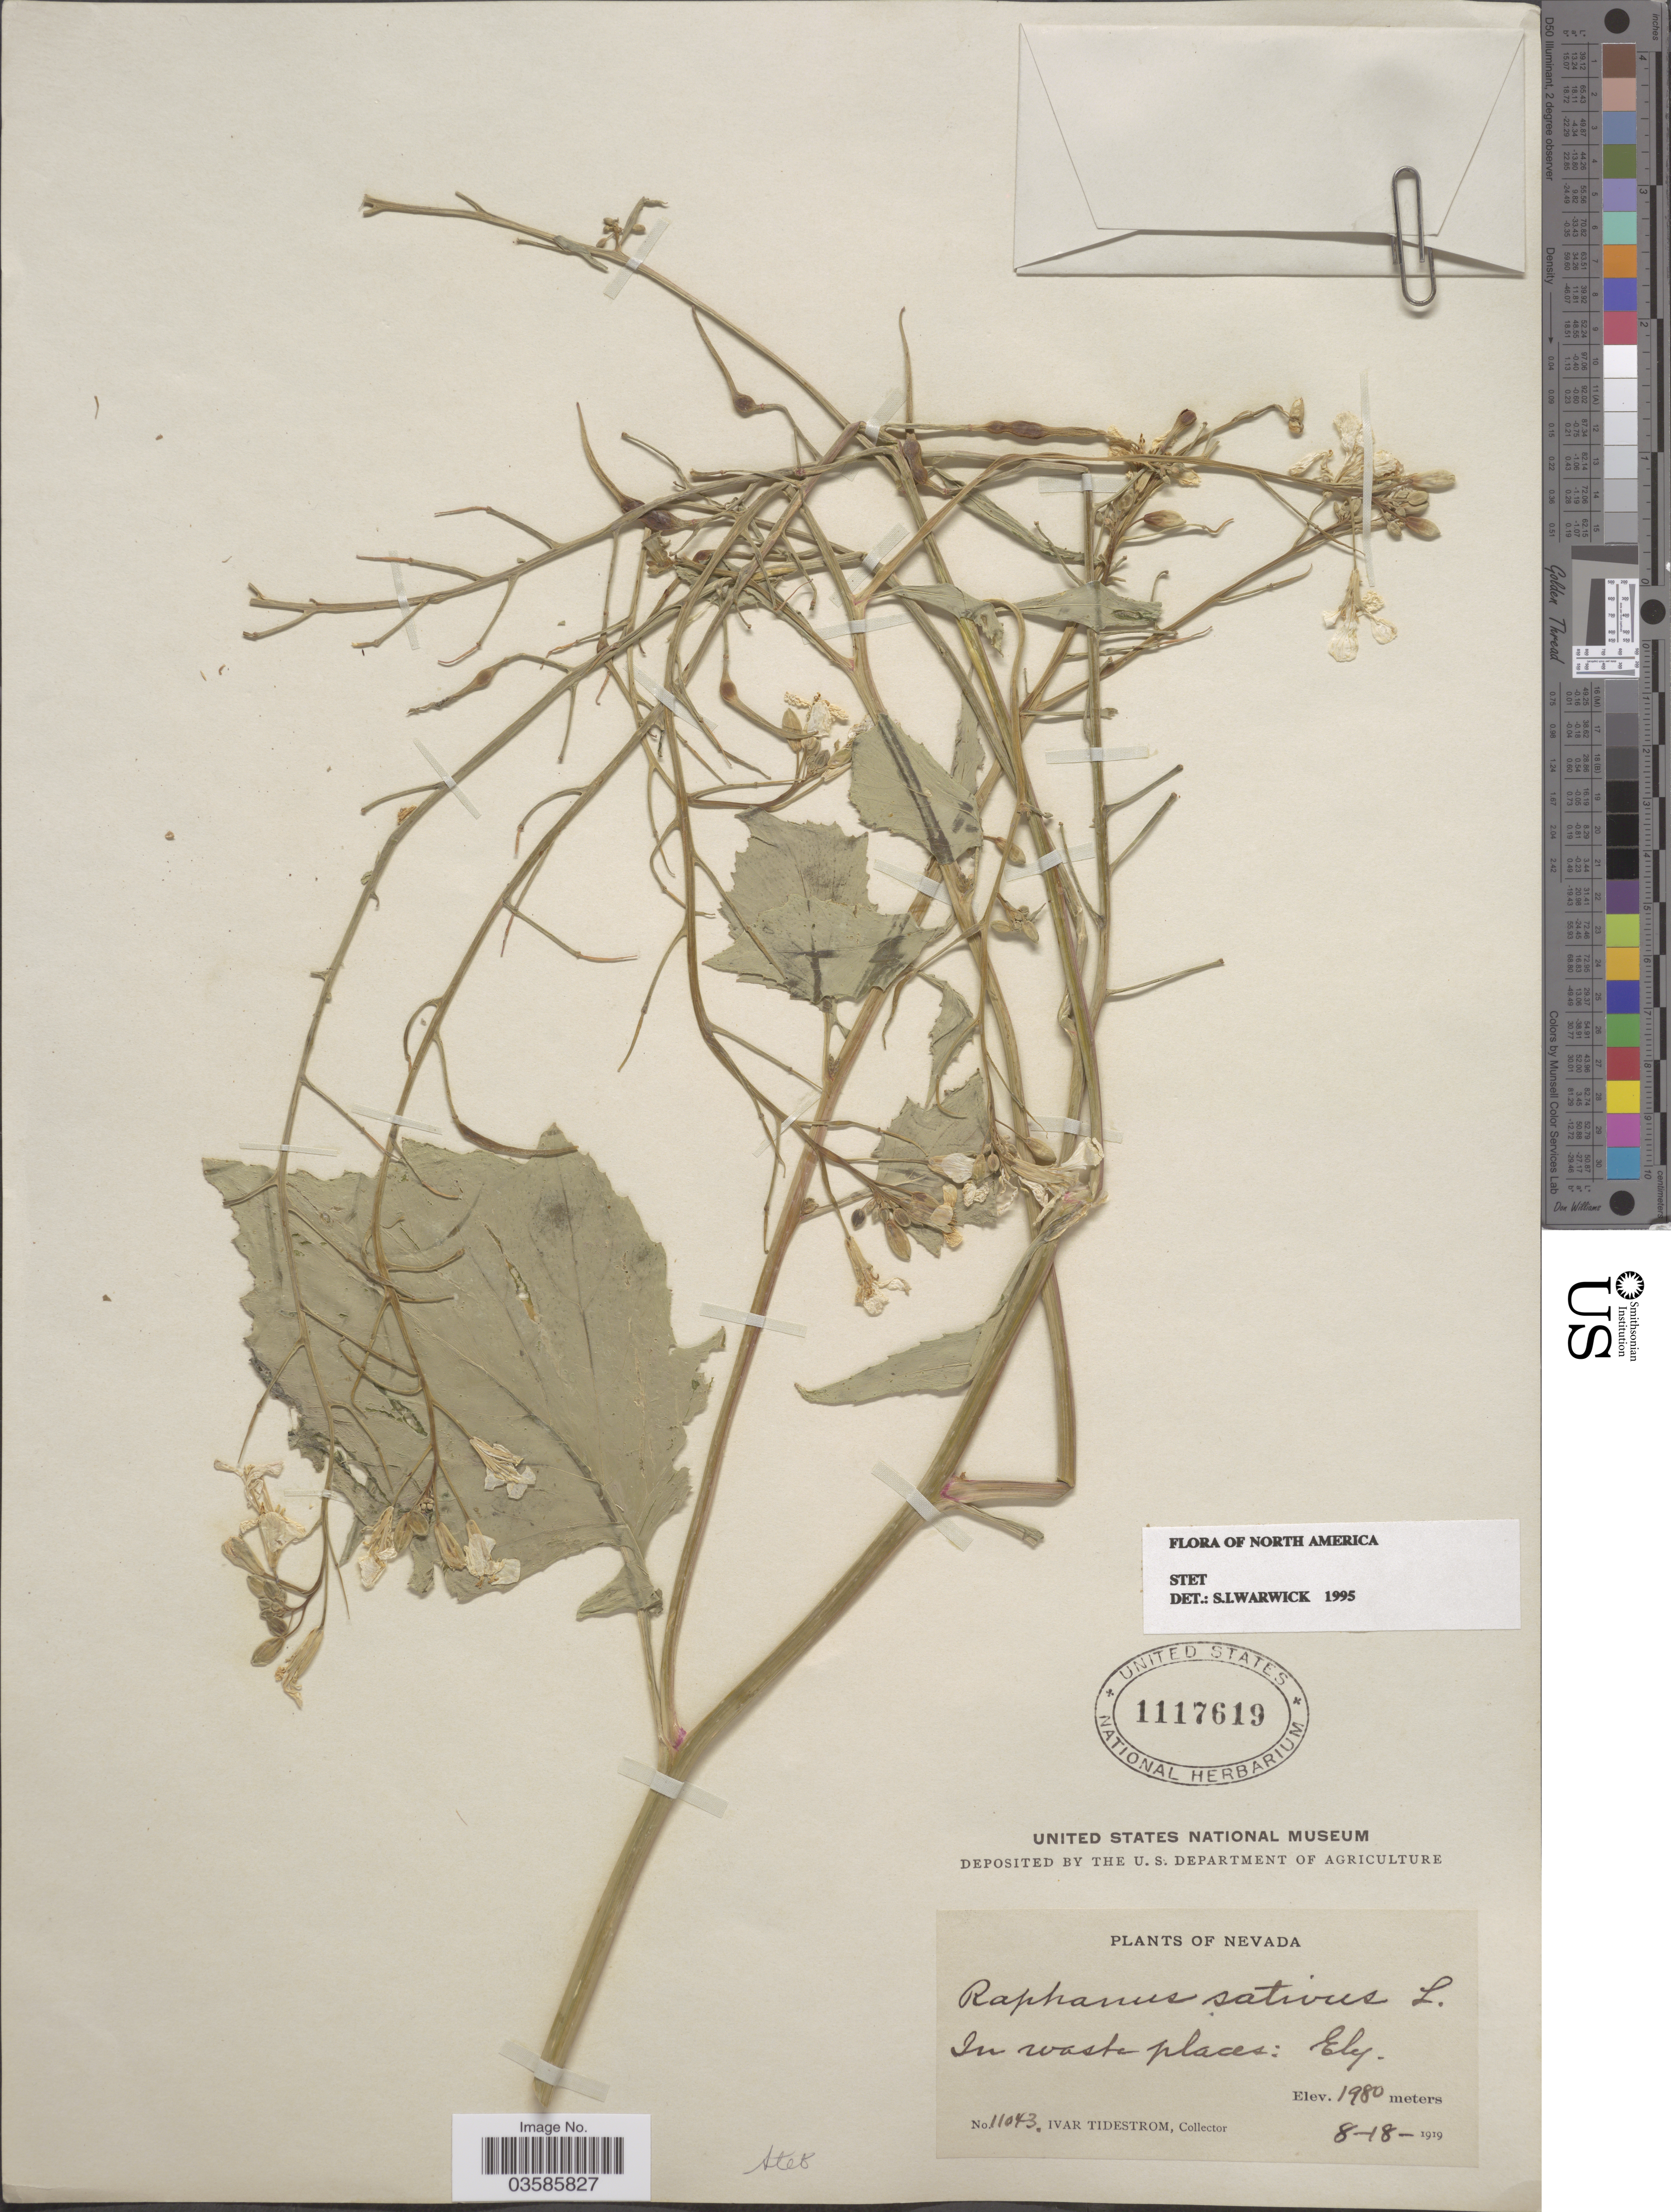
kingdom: Plantae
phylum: Tracheophyta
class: Magnoliopsida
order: Brassicales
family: Brassicaceae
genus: Raphanus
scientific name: Raphanus sativus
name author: L.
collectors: I. F. Tidestrom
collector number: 11043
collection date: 1919-08-18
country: United States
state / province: Nevada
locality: In waste places: Ely.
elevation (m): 1980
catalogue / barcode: US 1117619